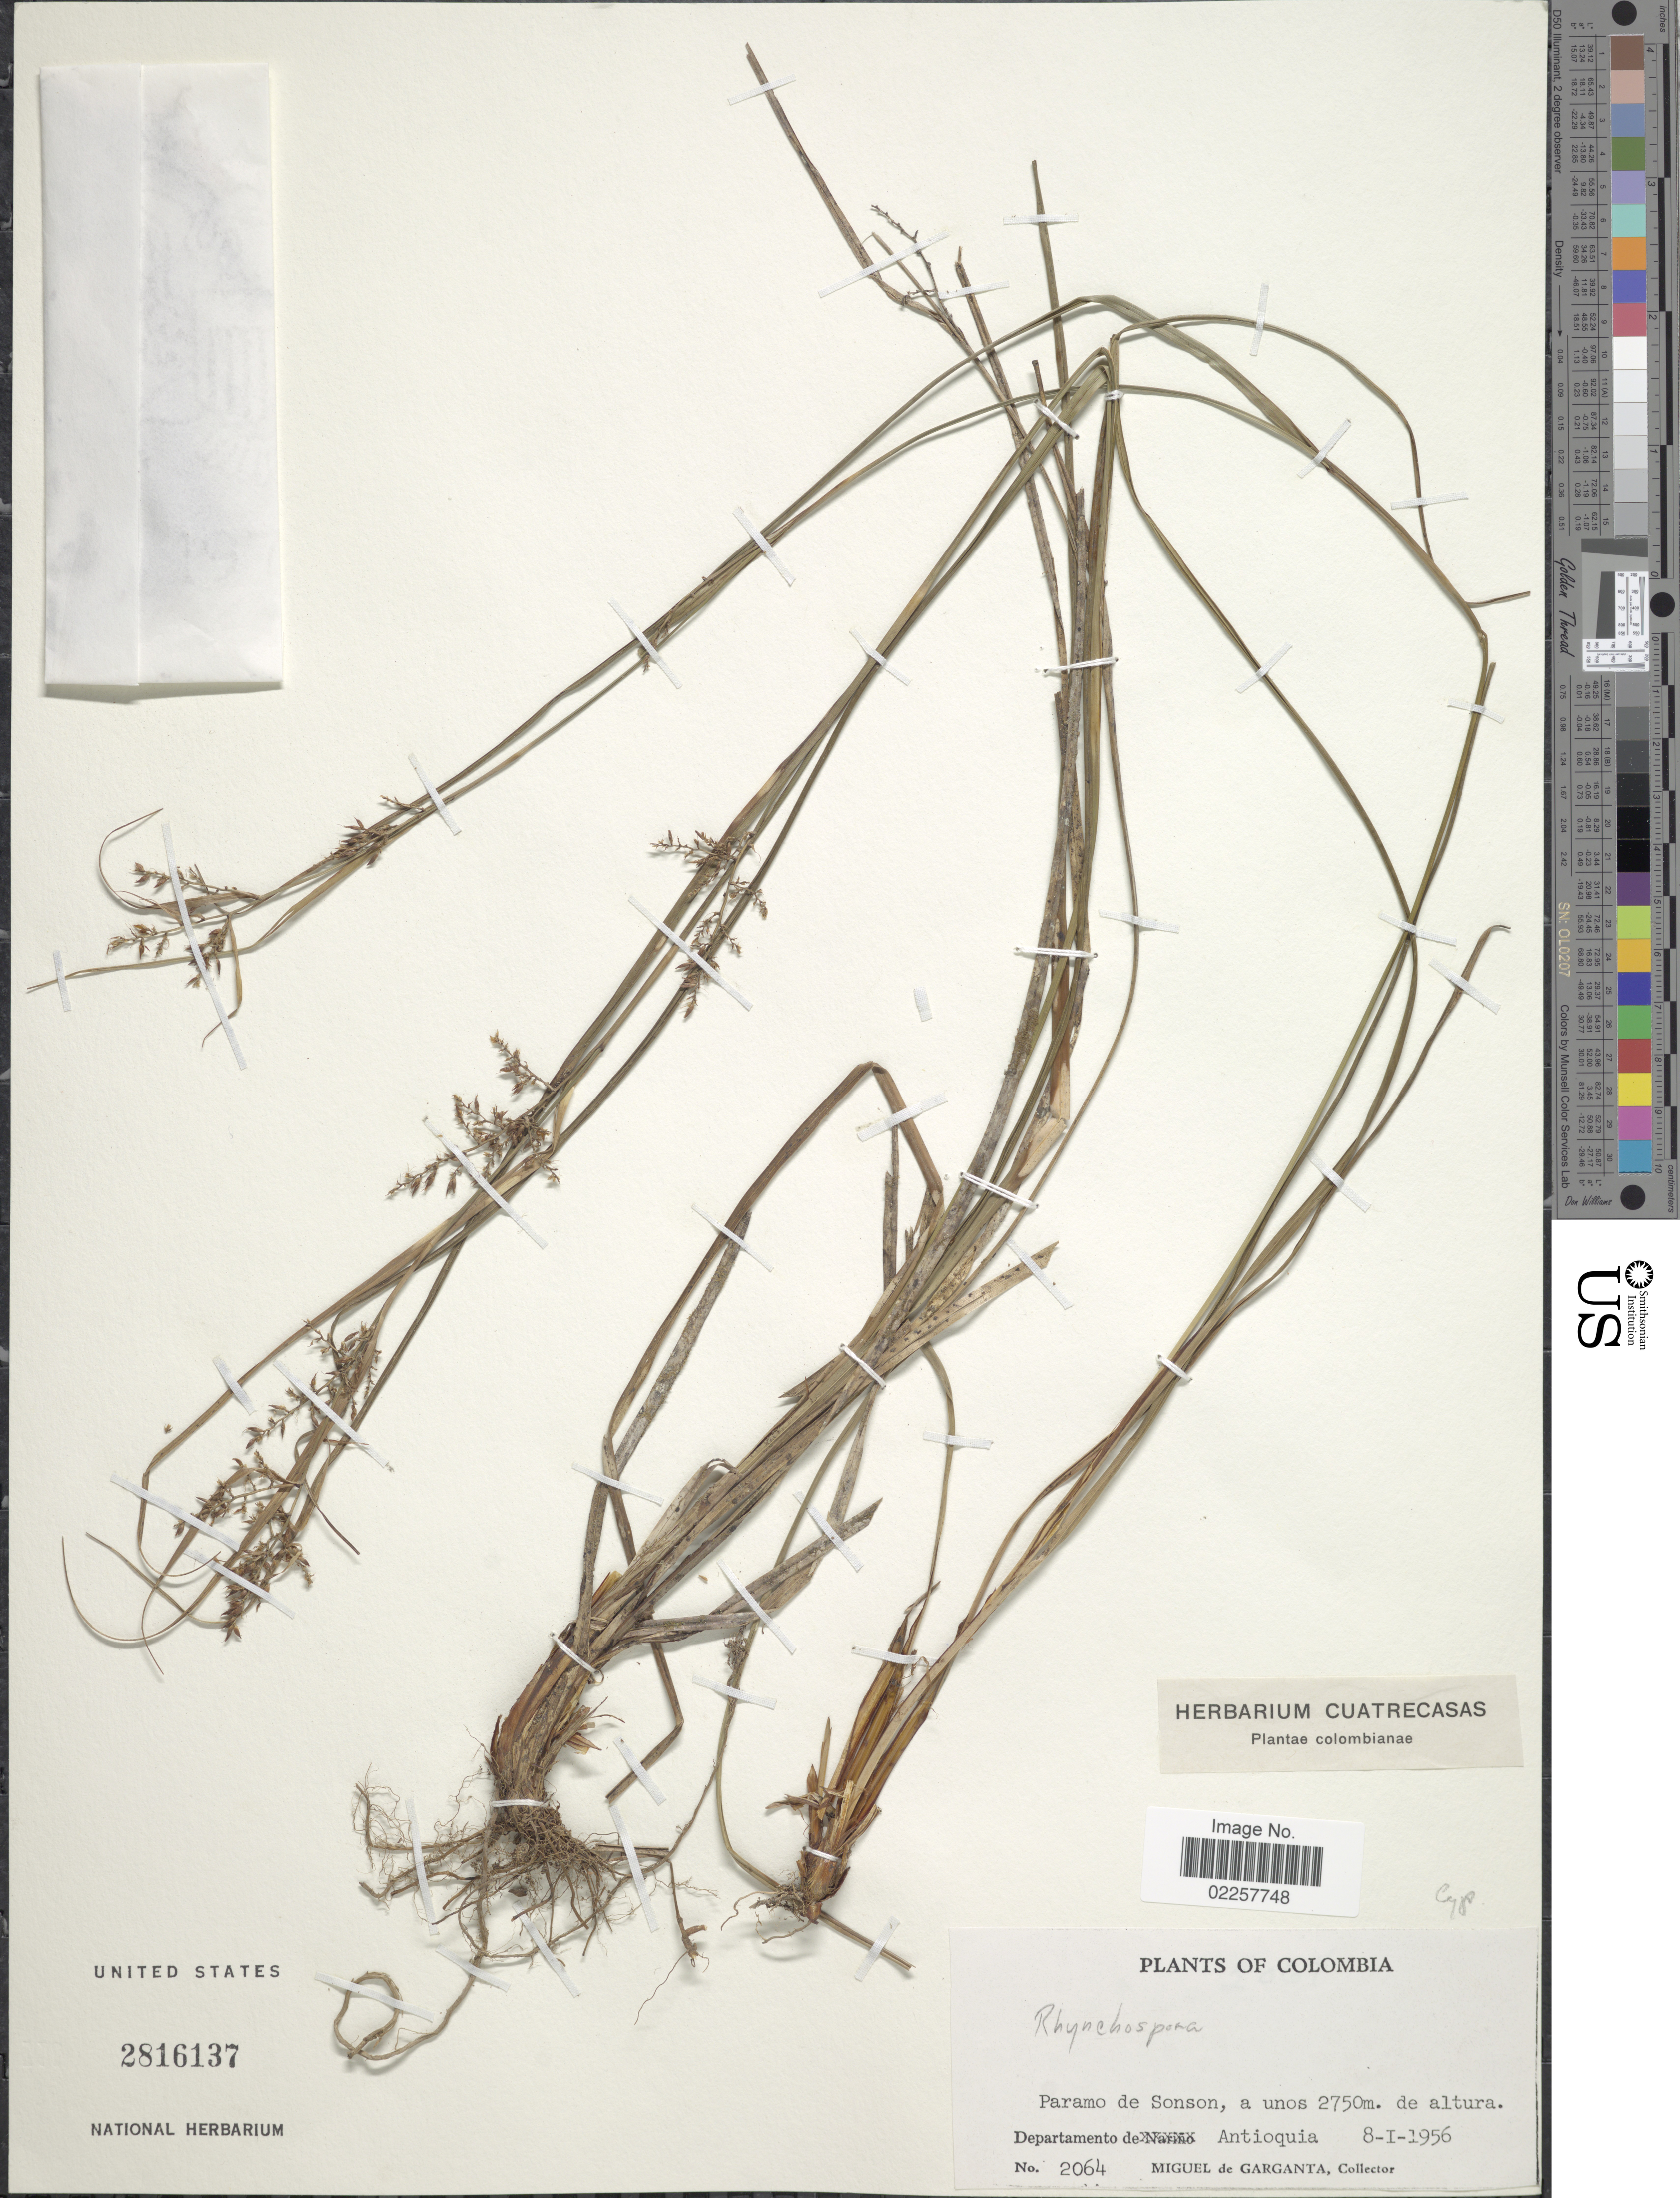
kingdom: Plantae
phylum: Tracheophyta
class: Liliopsida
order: Poales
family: Cyperaceae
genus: Rhynchospora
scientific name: Rhynchospora sp.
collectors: M. Garganta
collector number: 2064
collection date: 1956-01-08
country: Colombia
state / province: Antioquia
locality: Paramo de Sonson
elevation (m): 2750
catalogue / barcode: US 2816137